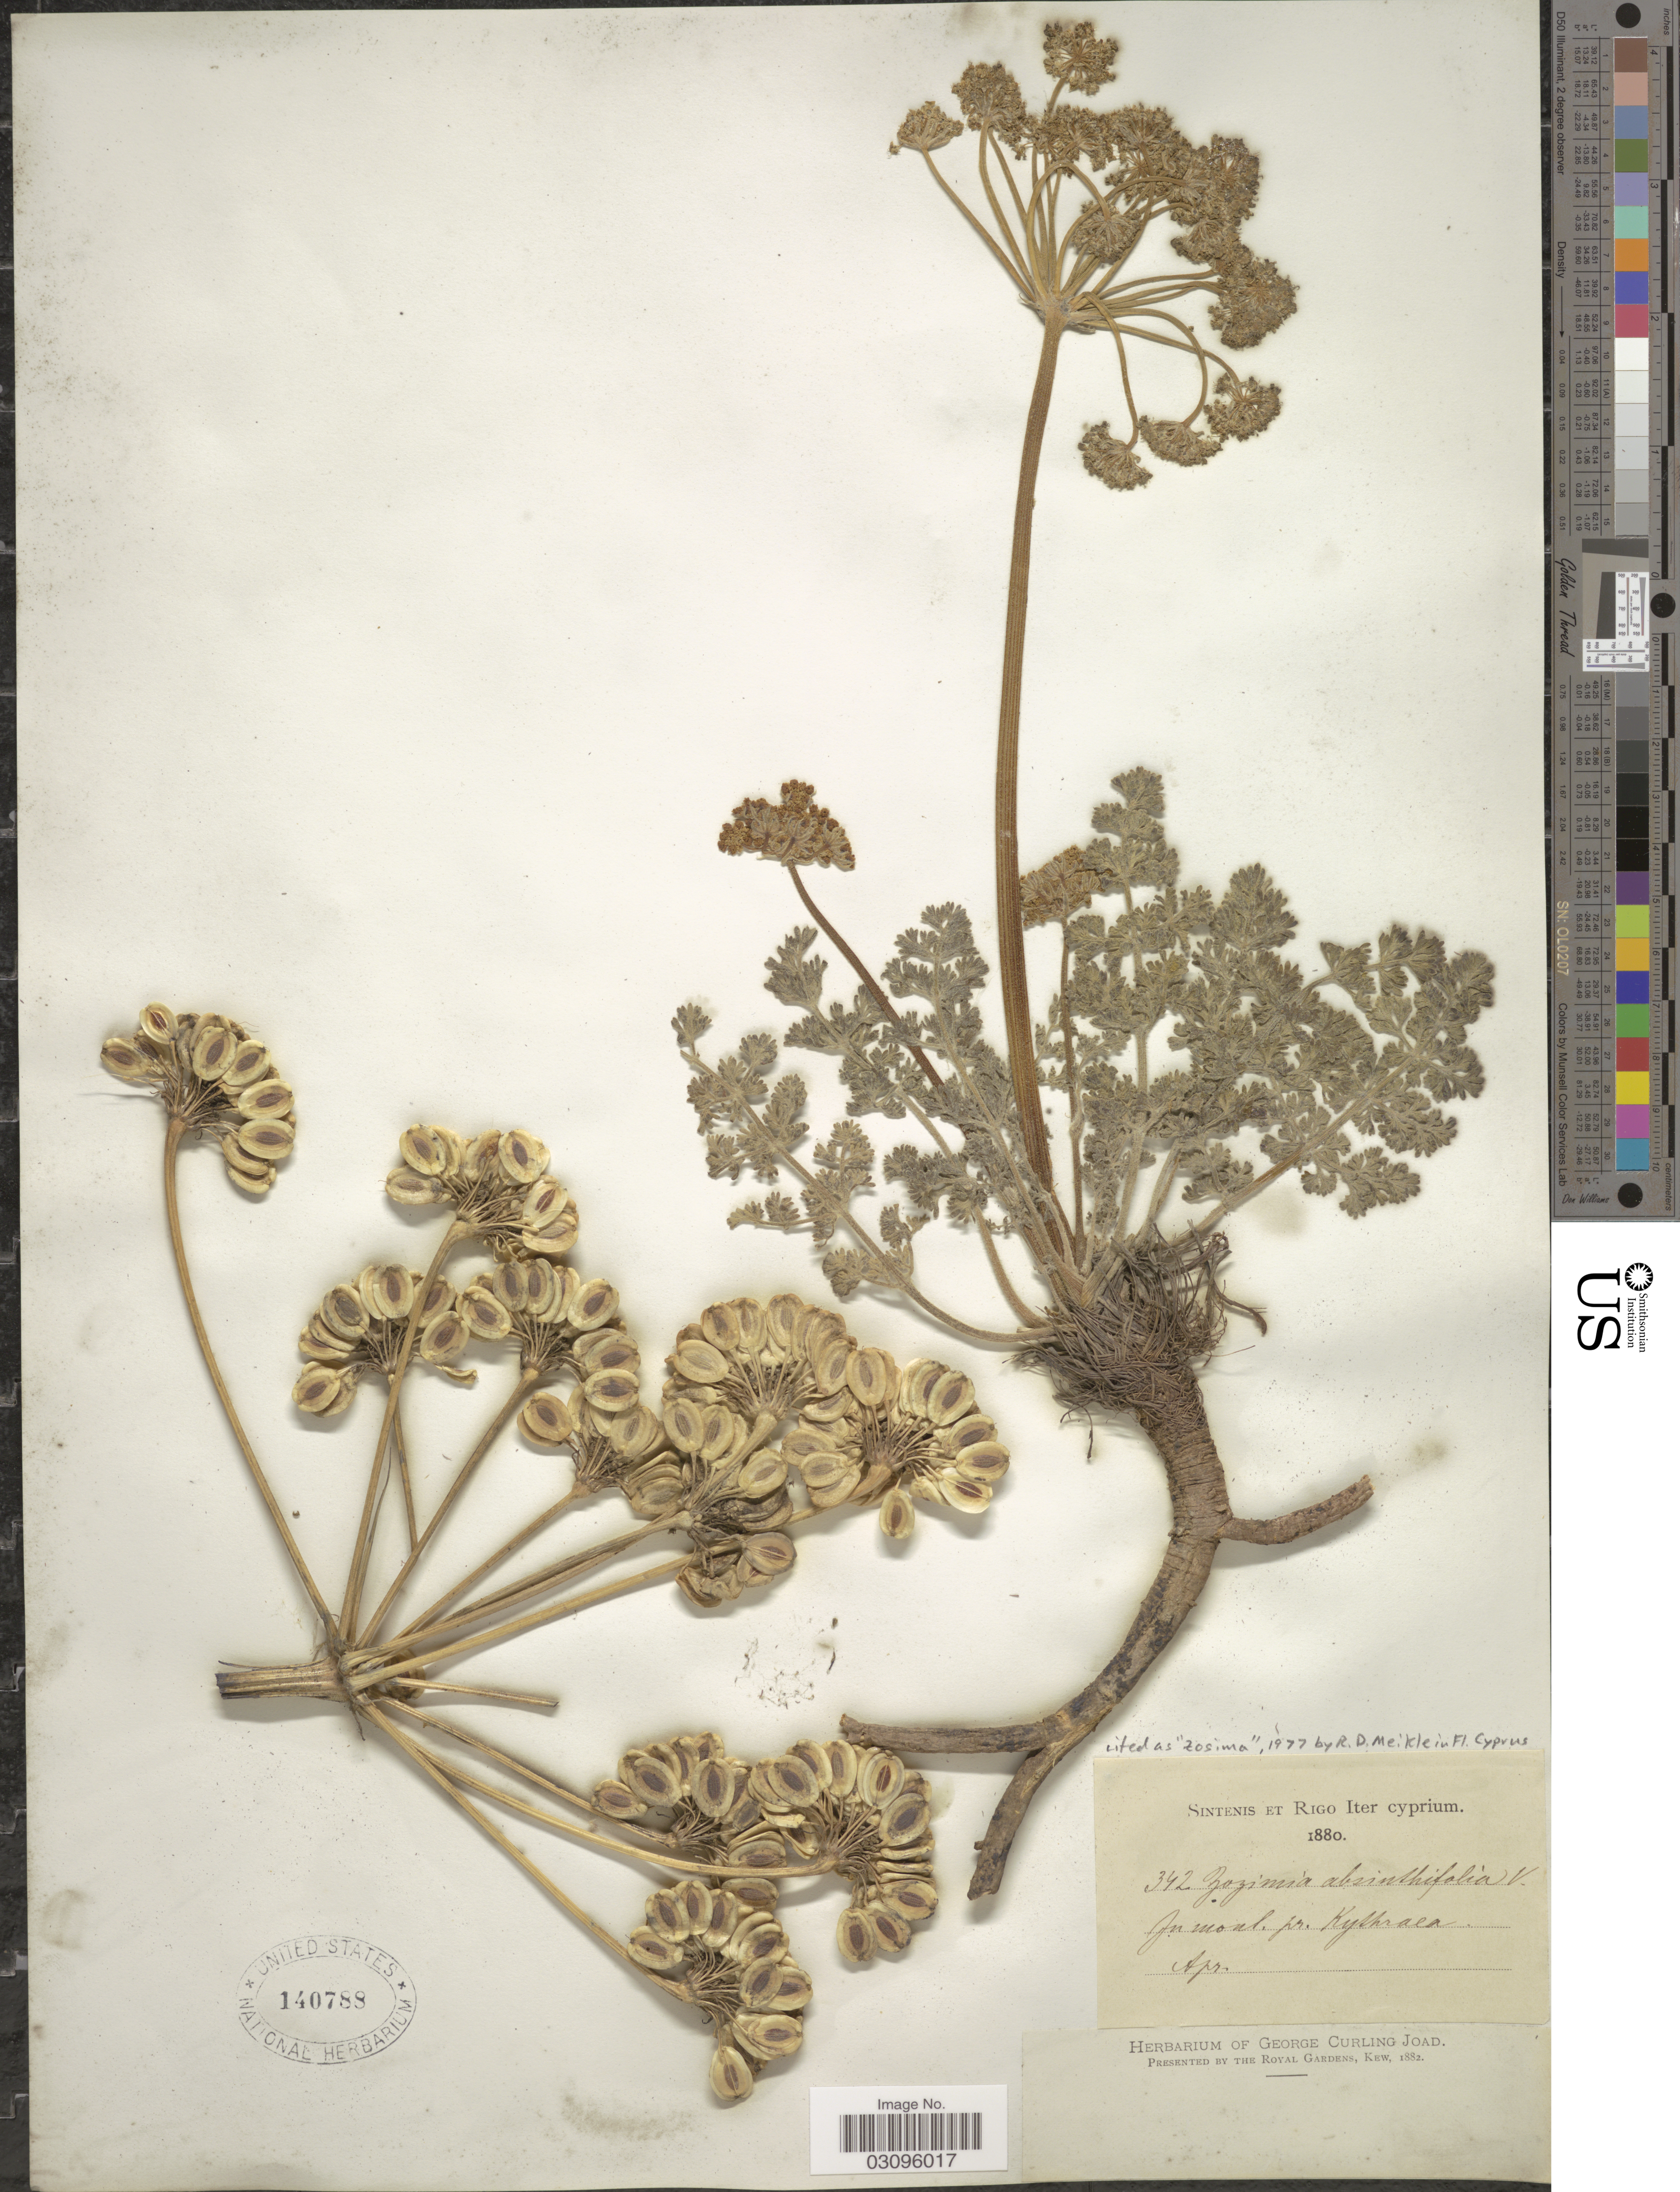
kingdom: Plantae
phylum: Tracheophyta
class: Magnoliopsida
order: Apiales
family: Apiaceae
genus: Zosima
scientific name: Zosima absinthifolia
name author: (Vent.) Link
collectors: -. Sintenis & -- Rigo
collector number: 342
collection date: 1880-04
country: Cyprus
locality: Iter Cyprium. In mont. pr. Kythraea.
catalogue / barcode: US 140788